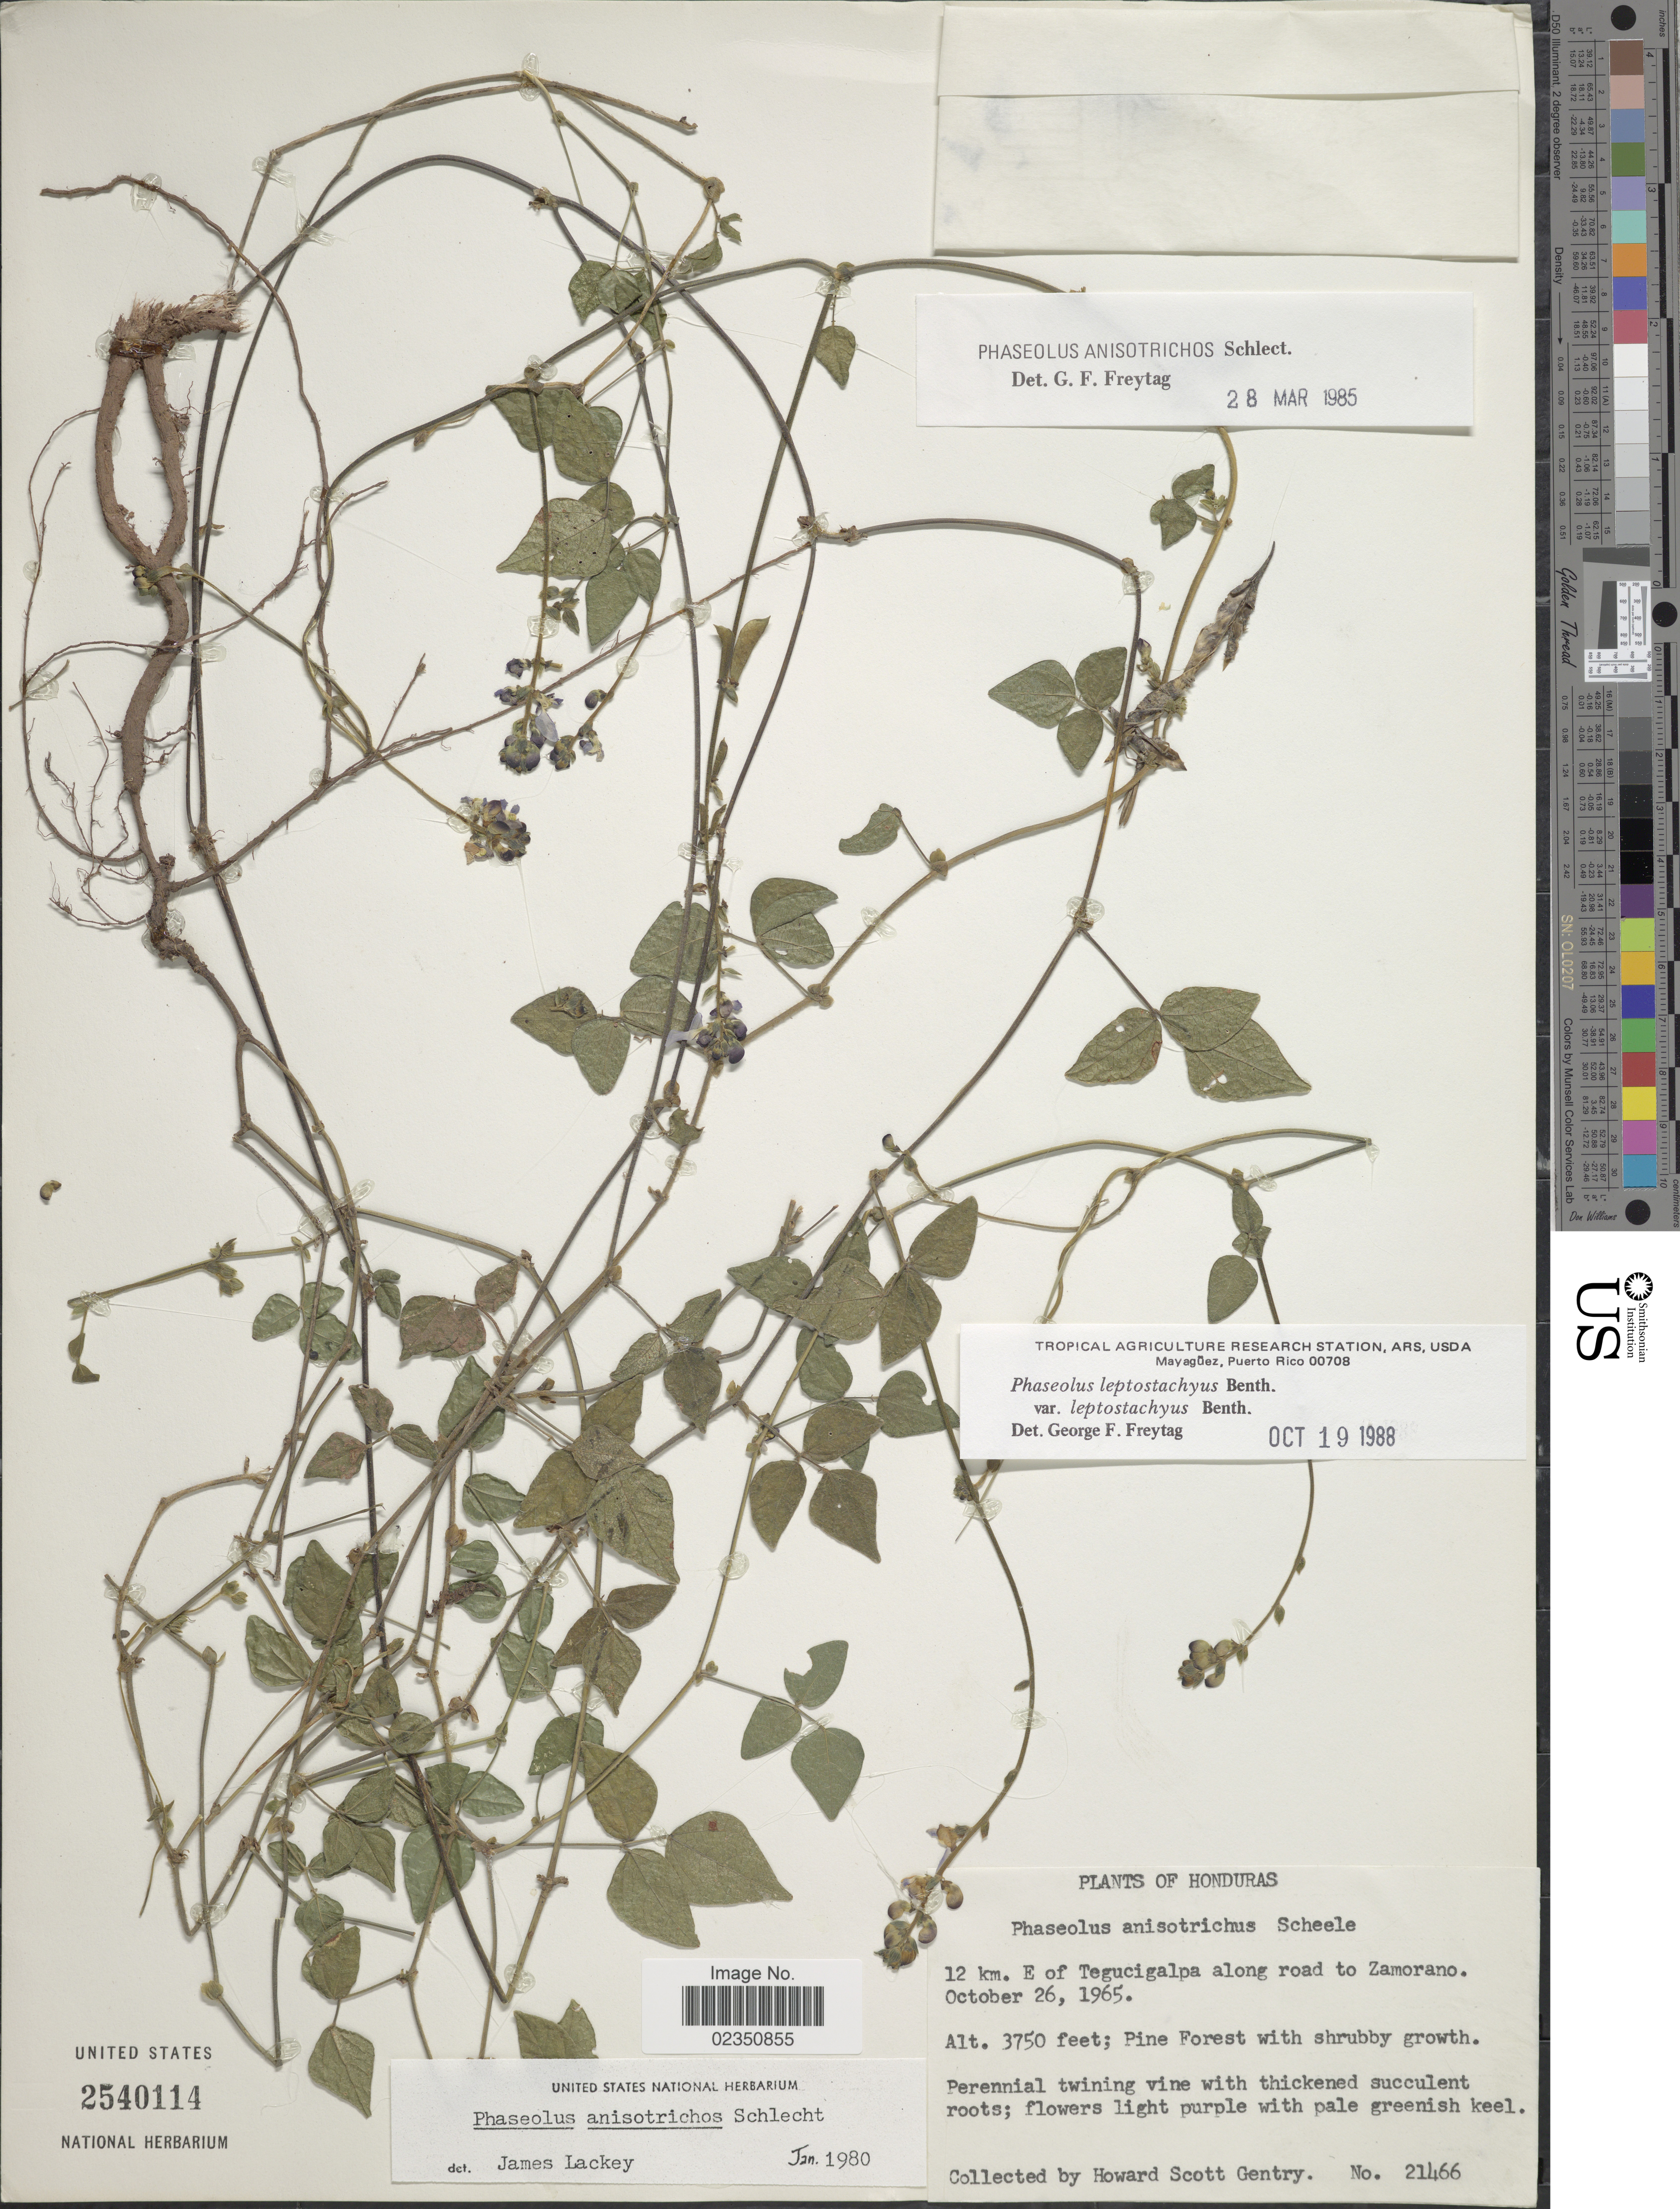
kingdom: Plantae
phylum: Tracheophyta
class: Magnoliopsida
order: Fabales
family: Fabaceae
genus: Phaseolus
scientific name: Phaseolus leptostachyus var. leptostachyus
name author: Benth.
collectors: H. S. Gentry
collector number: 21466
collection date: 1965-10-26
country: Honduras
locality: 12 km. E of Tegucigalpa along road to Zamorano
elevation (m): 1143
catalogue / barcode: US 2540114